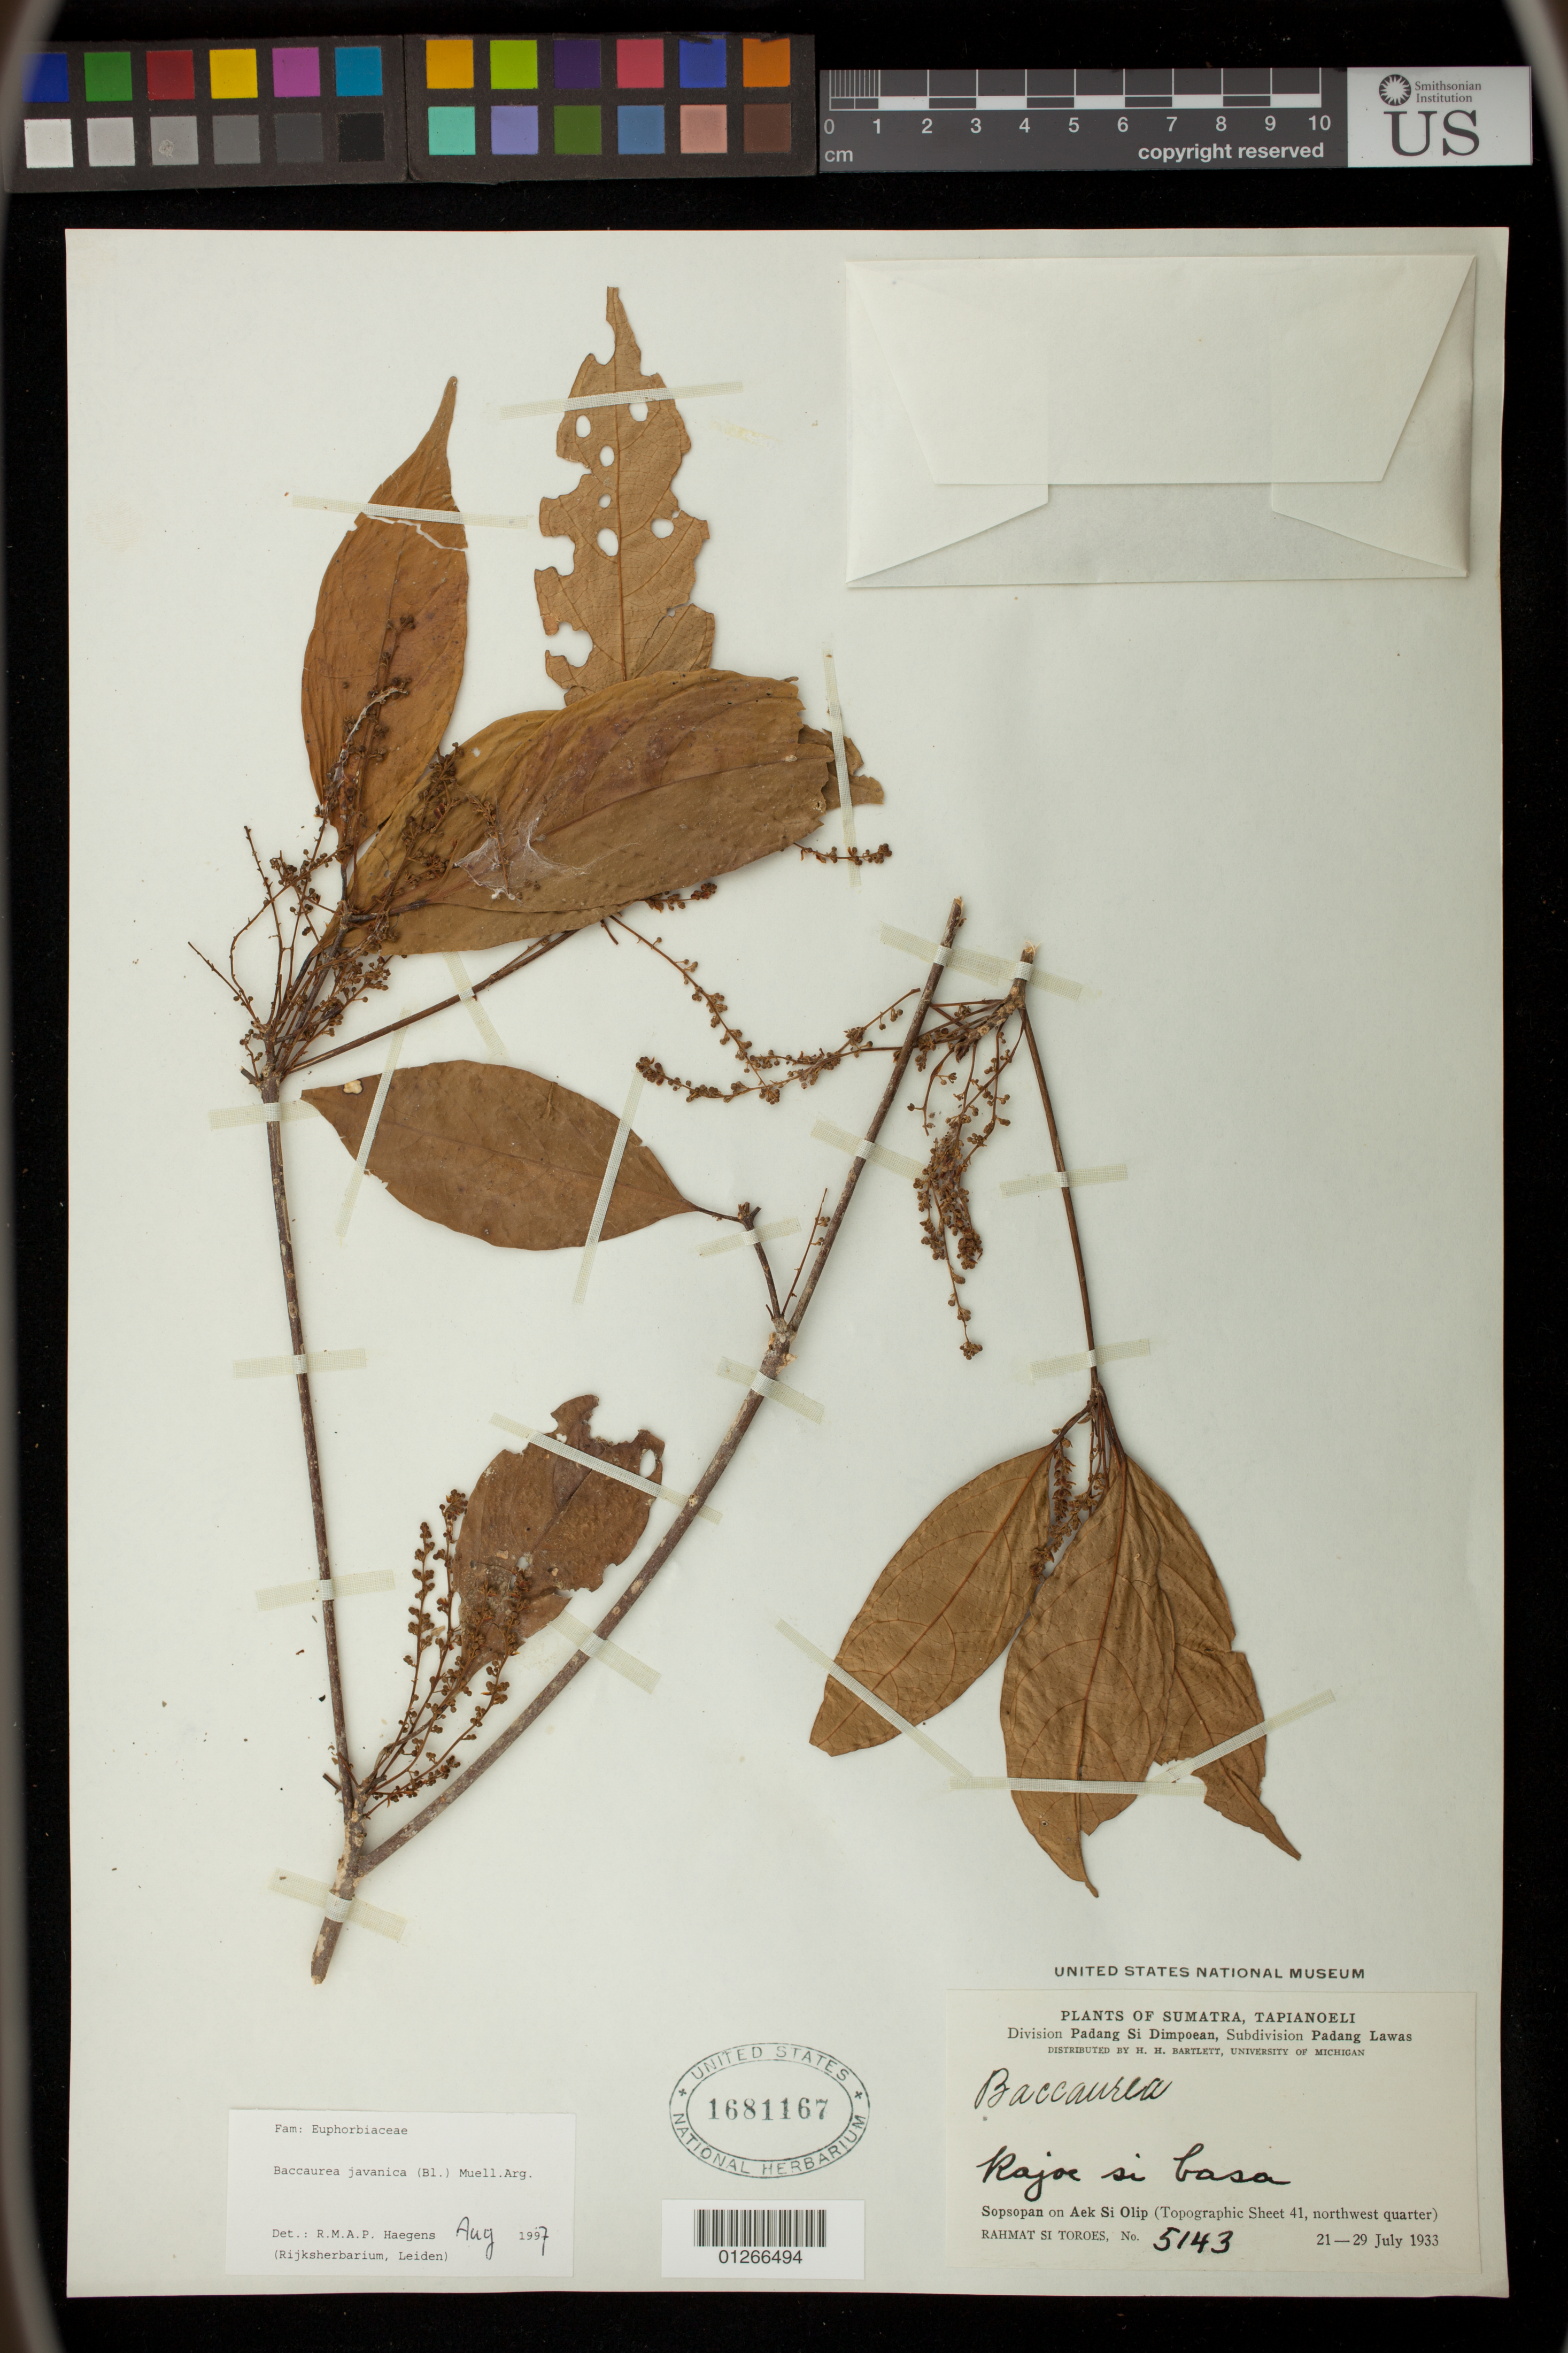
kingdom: Plantae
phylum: Tracheophyta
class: Magnoliopsida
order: Malpighiales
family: Phyllanthaceae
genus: Baccaurea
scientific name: Baccaurea javanica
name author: Müll. Arg.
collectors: Rahmat Si Boeea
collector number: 5143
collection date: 1933-07-21/1933-07-29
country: Indonesia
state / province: Sumatra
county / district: Sumatera Utara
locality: Sumatra, Tapianoeli [Tapanuli]. Padang Si Dimpoean [Sidempuan], Padang Lawas. Sopsopan {Sosopan] on Aek Si Olip [Siolip] (Topographic Sheet 41, northwest quarter).